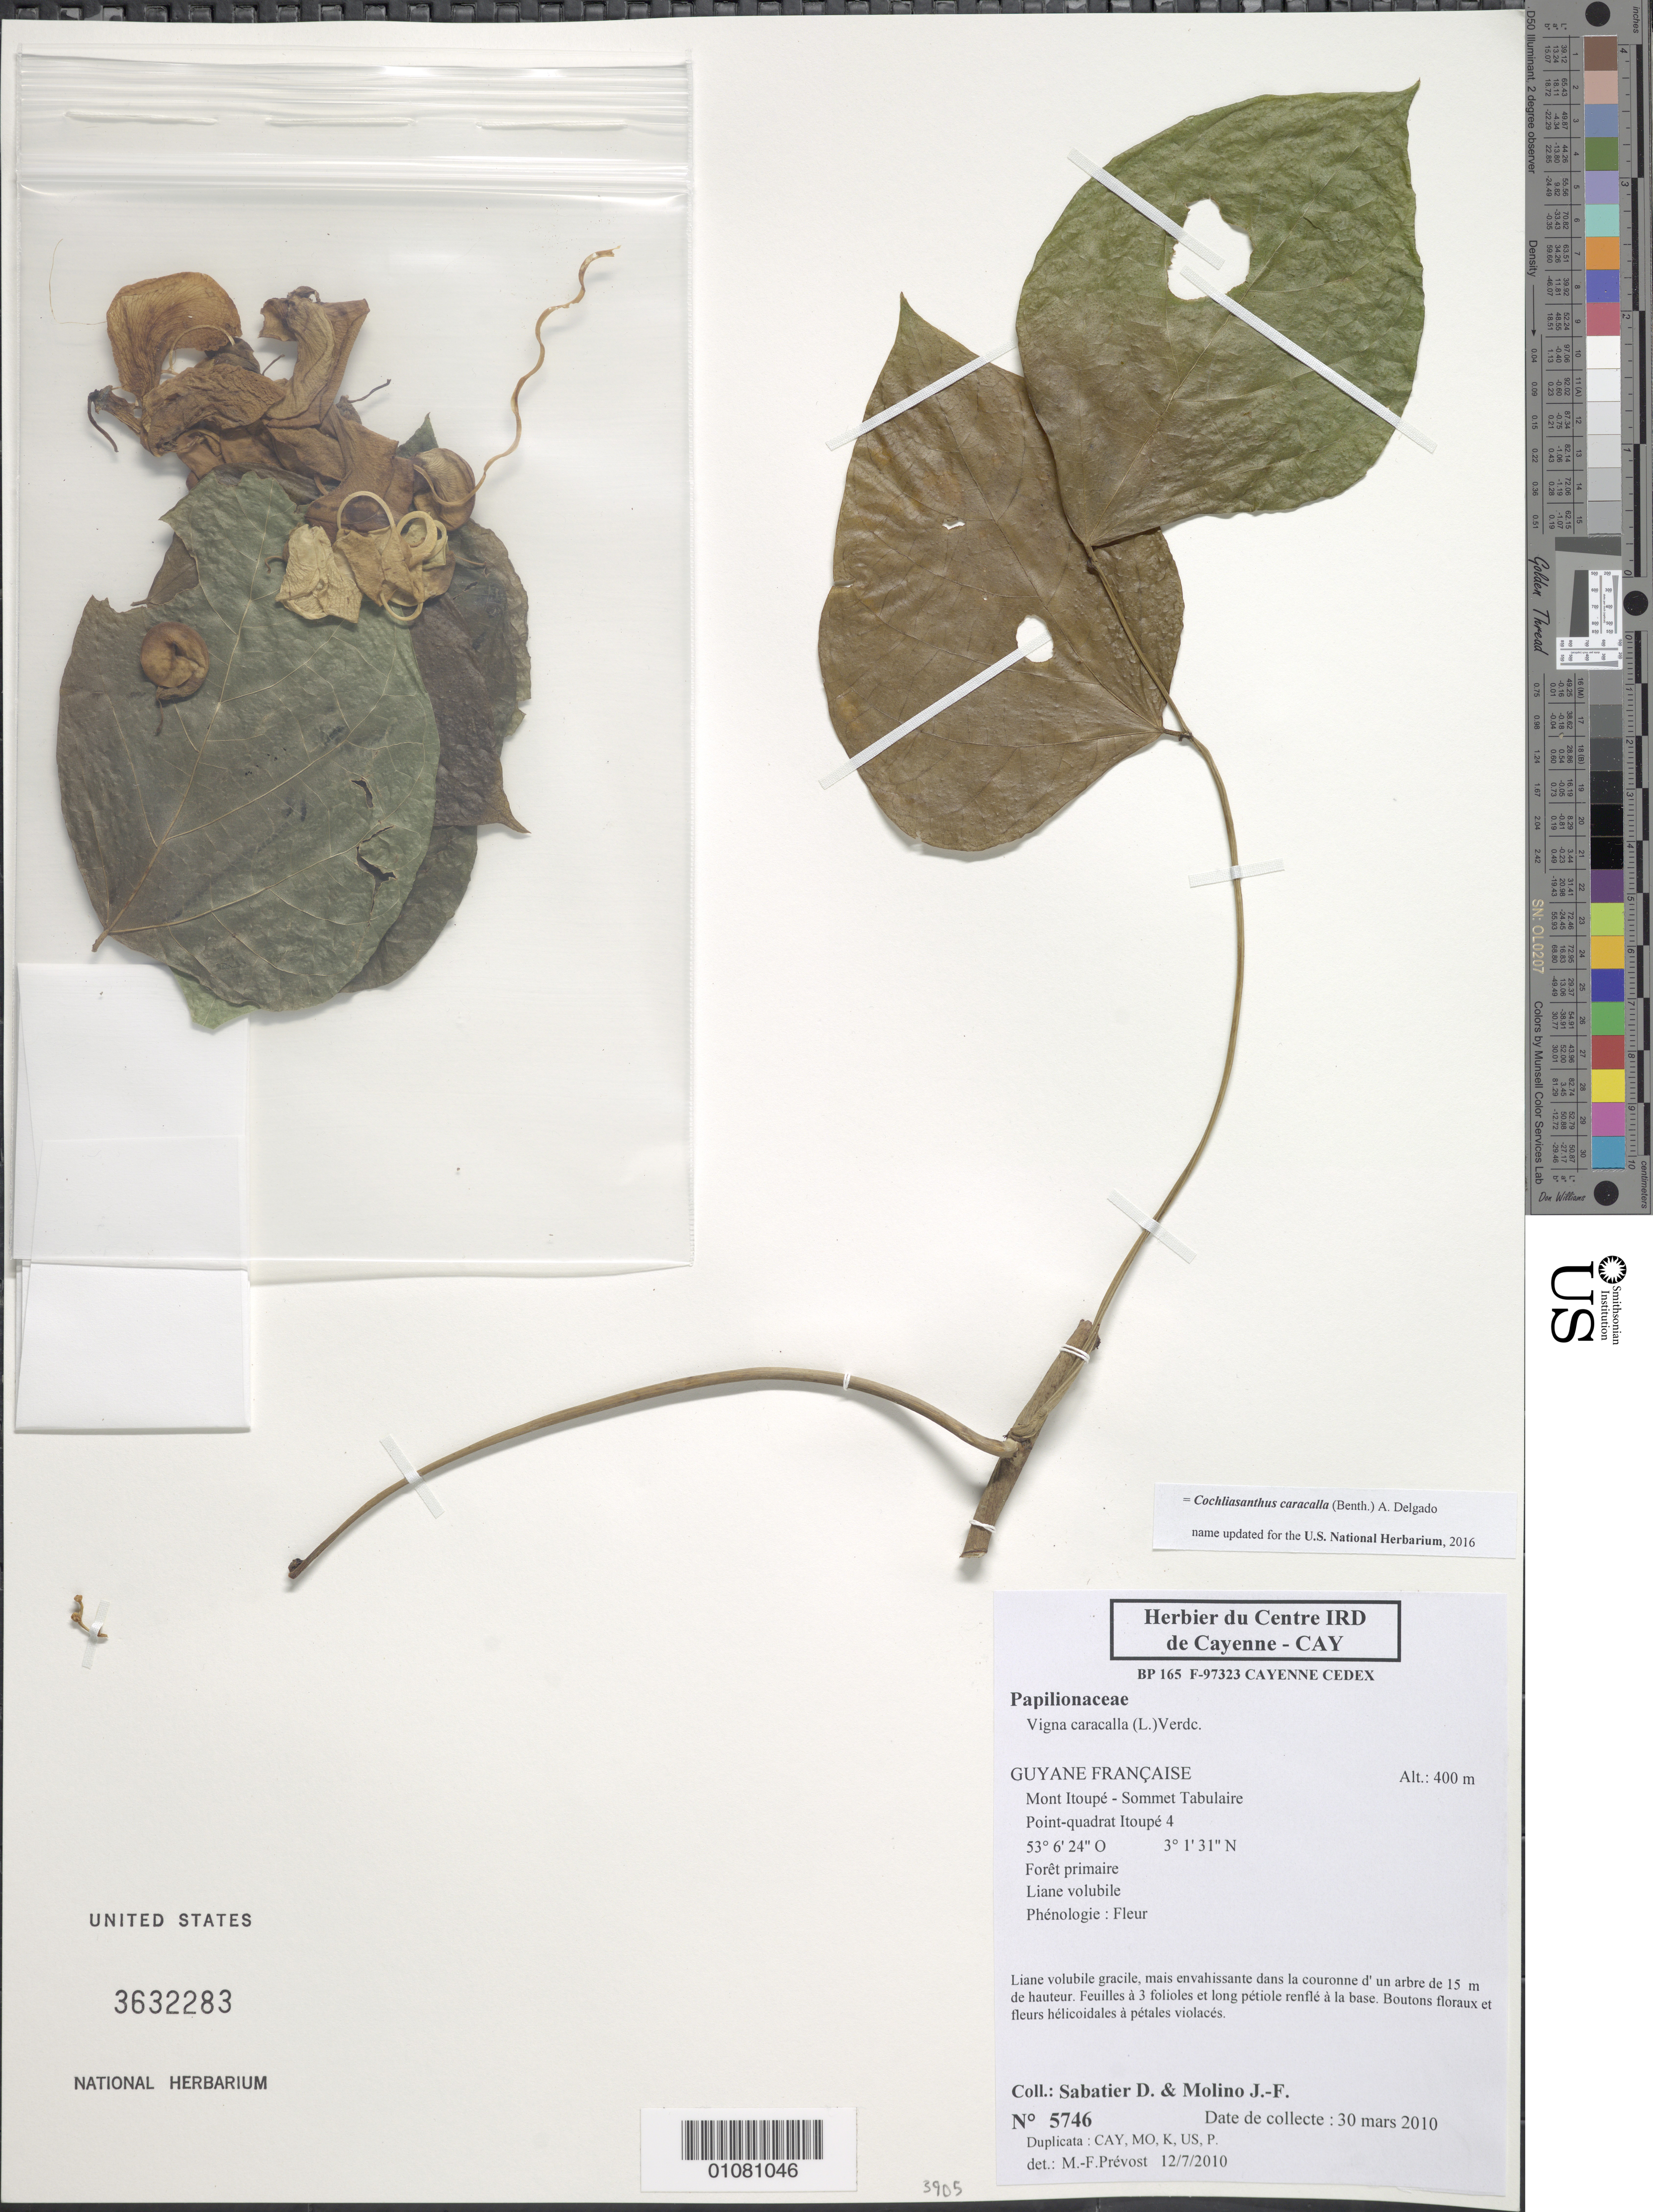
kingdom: Plantae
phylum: Tracheophyta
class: Magnoliopsida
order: Fabales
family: Fabaceae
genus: Cochliasanthus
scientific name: Cochliasanthus caracalla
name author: (L.) Trew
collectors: D. Sabatier & J. Molino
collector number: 5746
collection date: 2010-03-30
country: French Guiana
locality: Guyane Francaise. Mont Itoupe- Sommet Tabulaire. Point-quadrat Itoupe 4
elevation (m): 400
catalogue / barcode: US 3632283